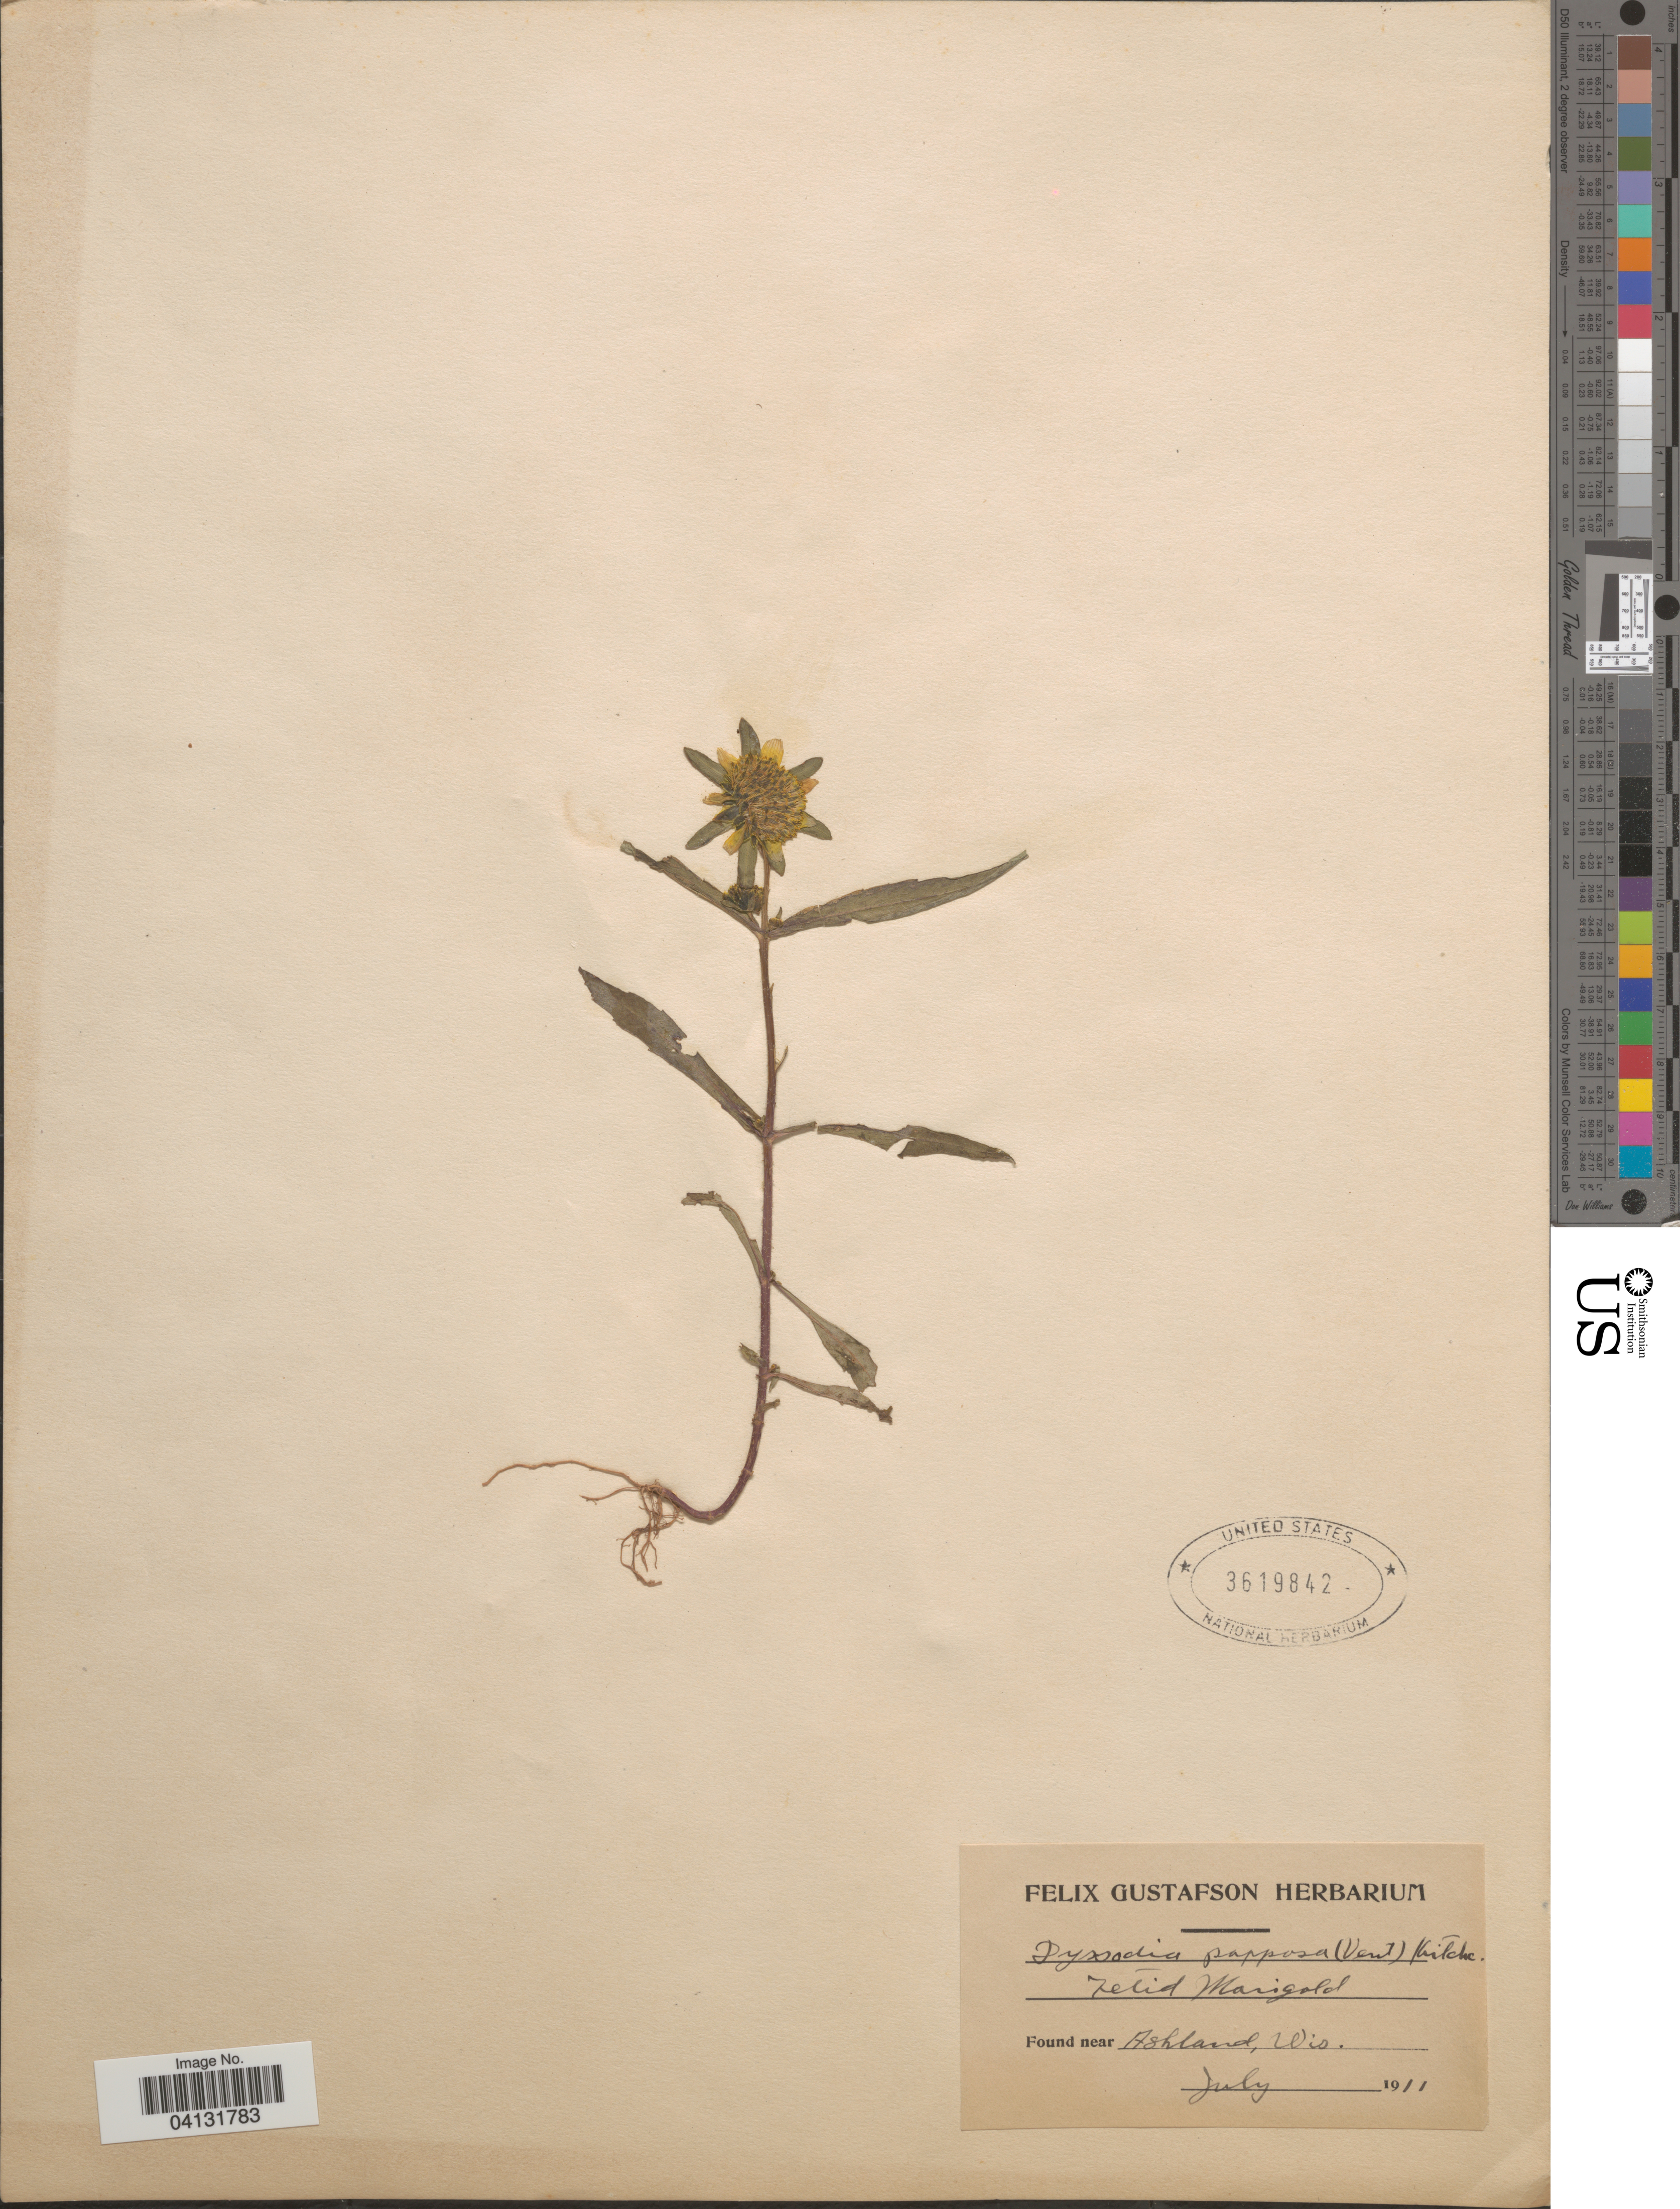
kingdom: Plantae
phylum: Tracheophyta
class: Magnoliopsida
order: Asterales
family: Asteraceae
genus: Bidens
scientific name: Bidens cernua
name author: L.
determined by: Strong, Mark T., (BOT), Smithsonian Institution - National Museum of Natural History (UNITED STATES)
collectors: ex herb. Felix Gustafson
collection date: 1911-07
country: United States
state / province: Wisconsin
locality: Ashland.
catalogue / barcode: US 3619842